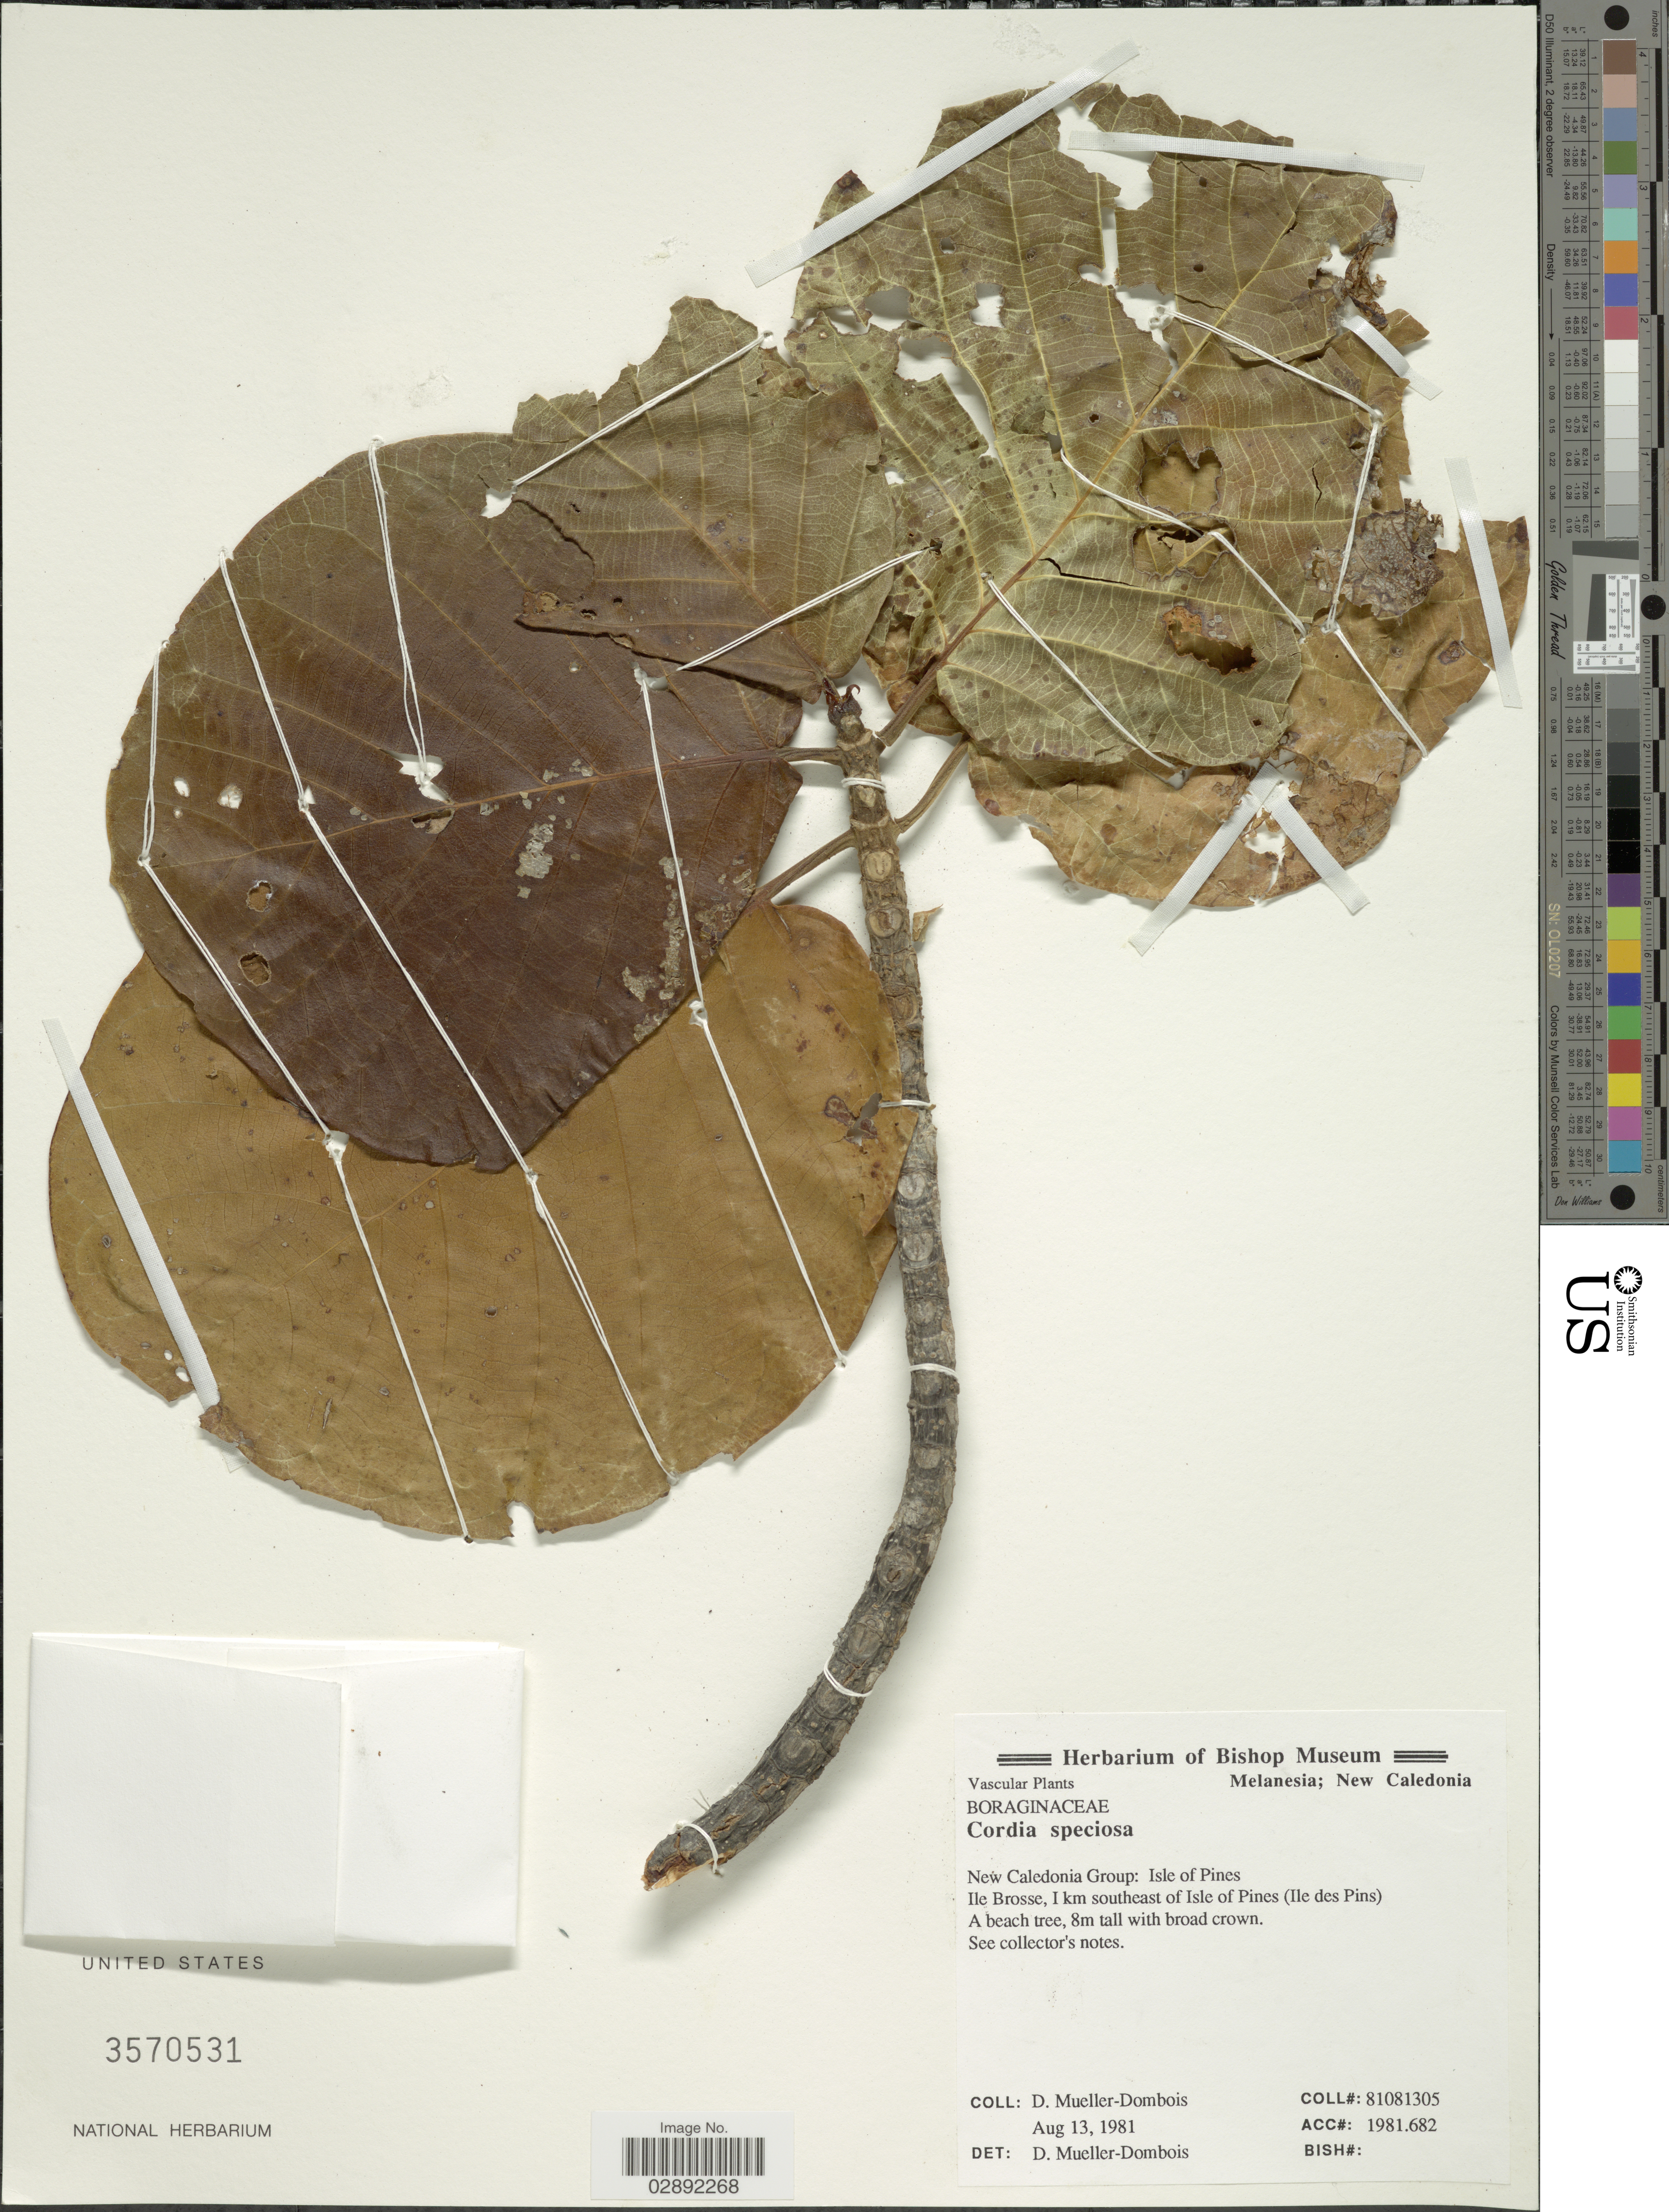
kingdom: Plantae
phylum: Tracheophyta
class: Magnoliopsida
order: Gentianales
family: Rubiaceae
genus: Guettarda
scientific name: Guettarda speciosa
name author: L.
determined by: Strong, Mark T., (BOT), Smithsonian Institution - National Museum of Natural History (UNITED STATES)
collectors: D. Mueller-Dombois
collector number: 81081305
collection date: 1981-08-13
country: New Caledonia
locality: New Caledonia Group: Isle of Pines. Ile Brosse, I km southeast of Isle of Pines (Ile des Pins).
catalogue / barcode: US 3570531